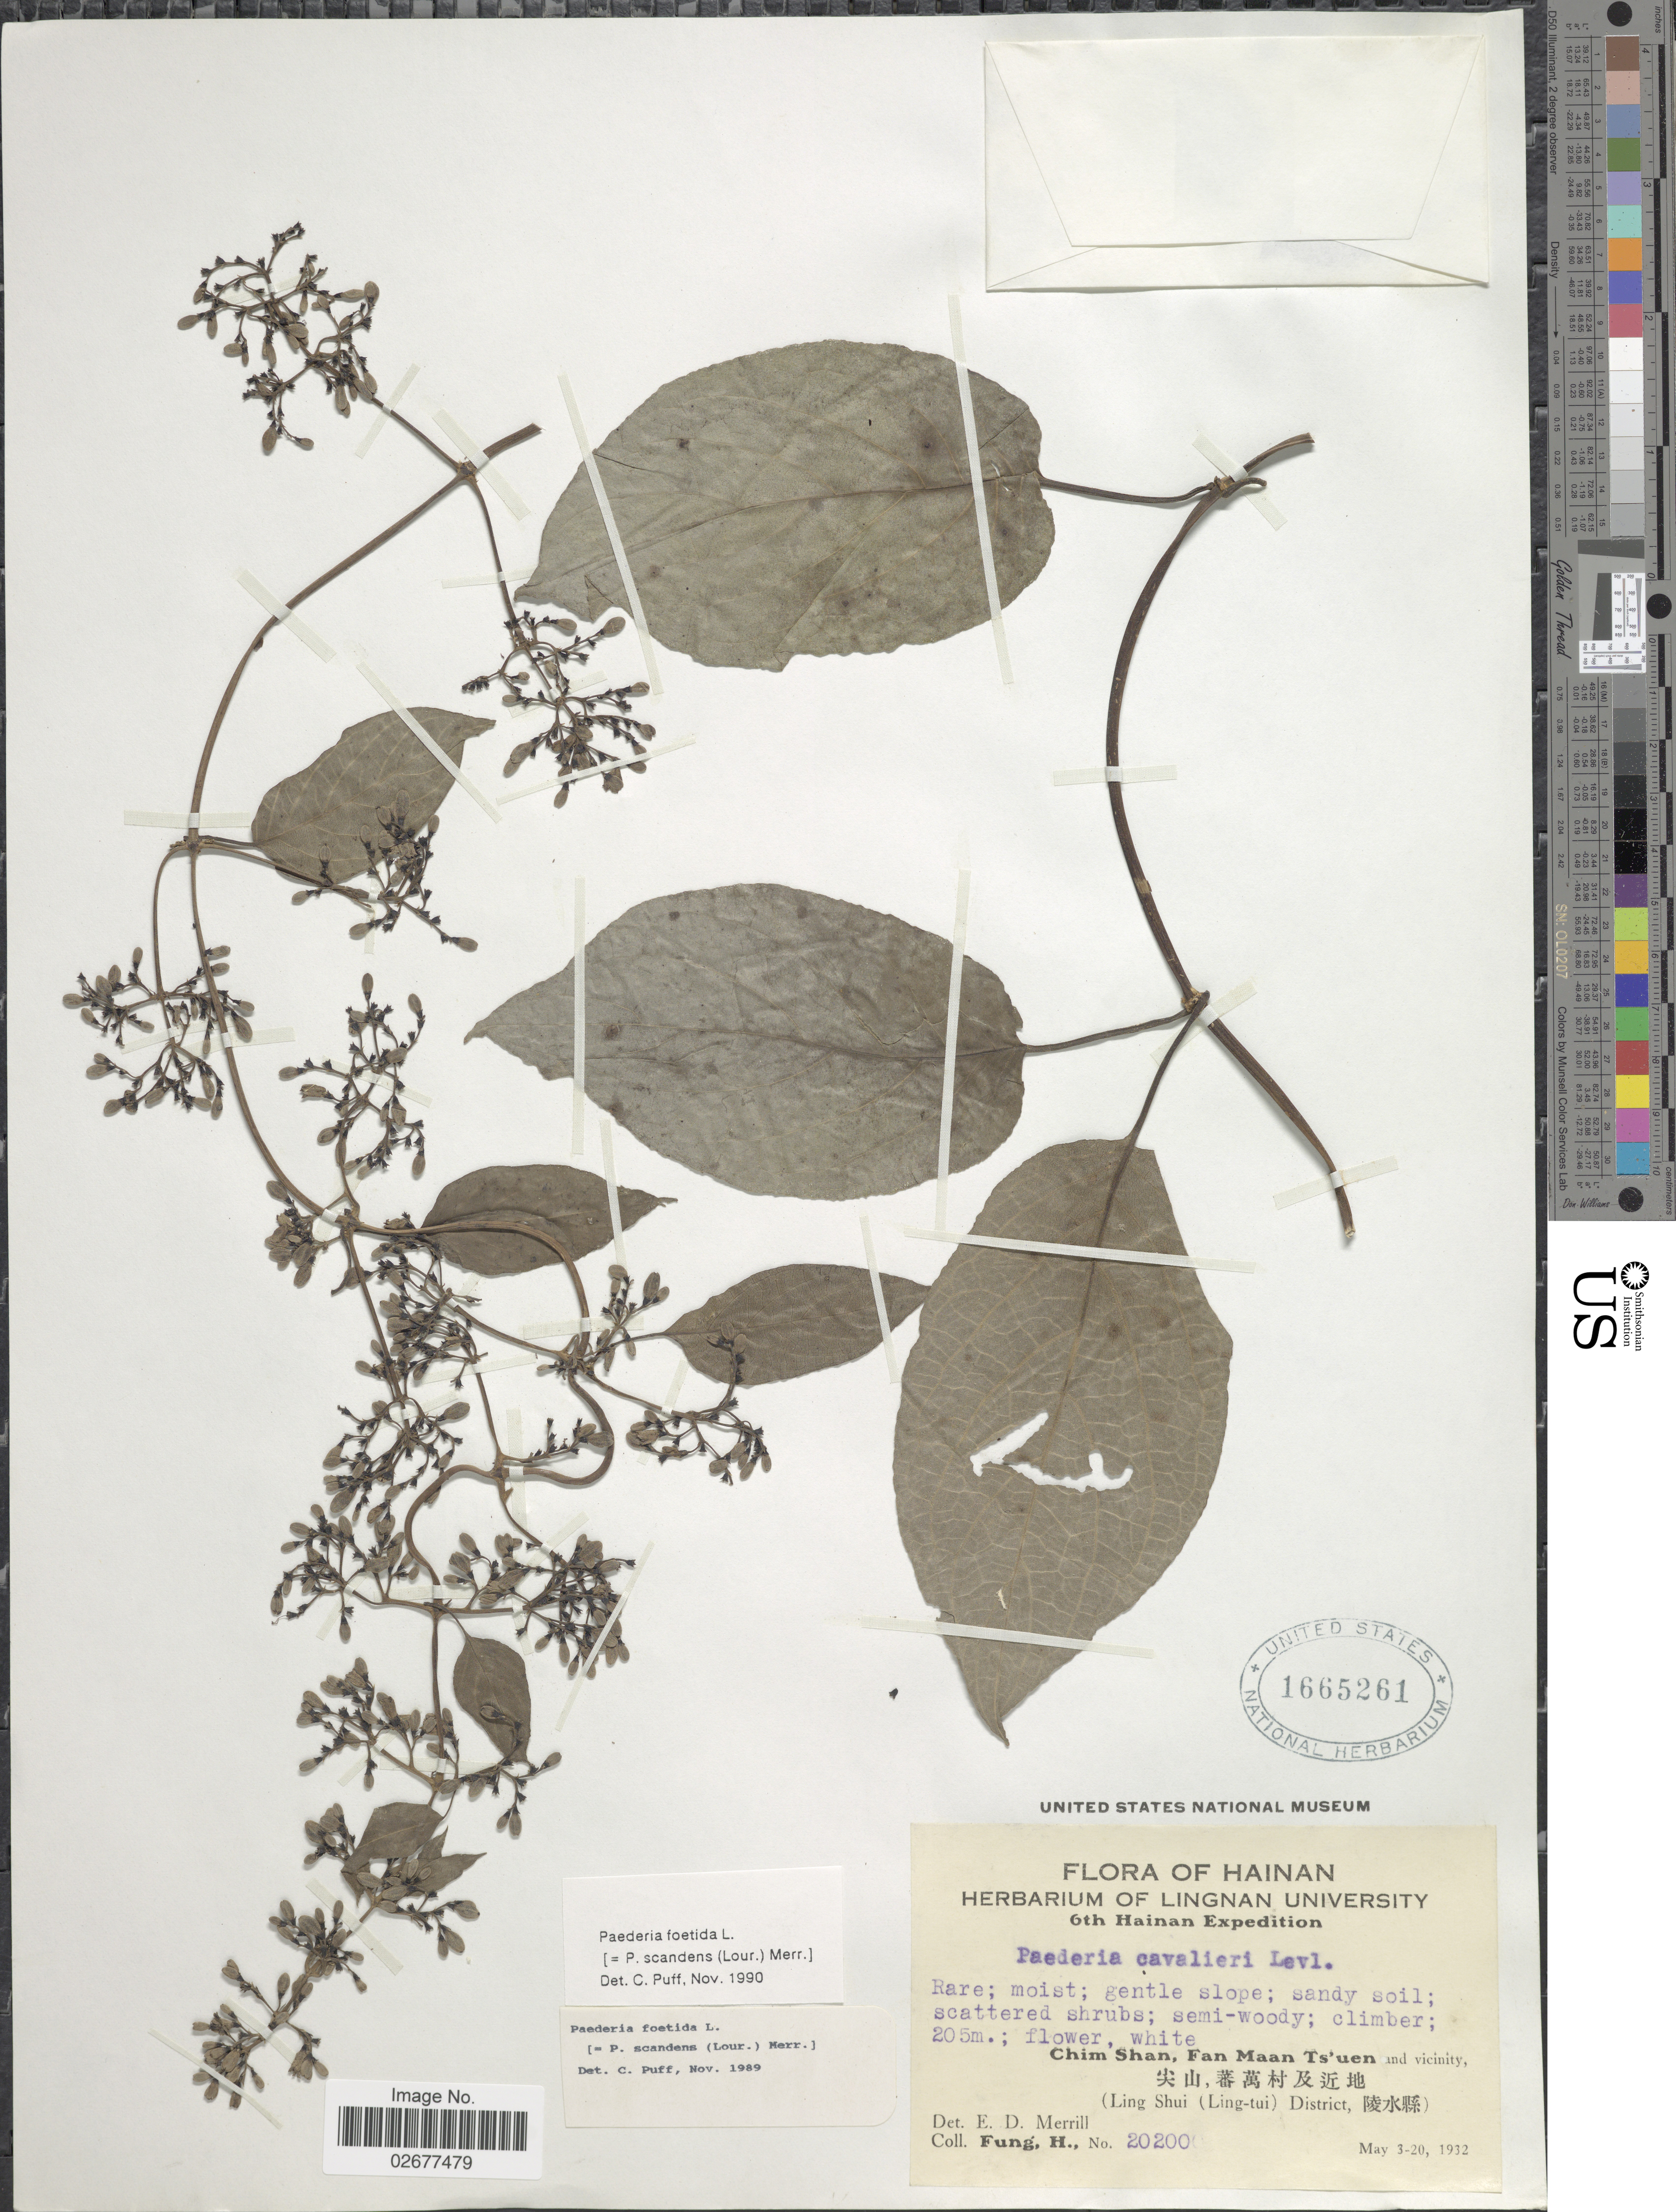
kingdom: Plantae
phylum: Tracheophyta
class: Magnoliopsida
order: Gentianales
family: Rubiaceae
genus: Paederia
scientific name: Paederia foetida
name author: L.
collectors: H. Fung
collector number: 202000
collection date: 1932-05-03/1932-05-20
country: China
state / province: Hainan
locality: Chim Shan, Fan Maan Ts'uen and vicinity, (Ling Shui (Ling-tui) District).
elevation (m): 205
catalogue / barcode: US 1665261